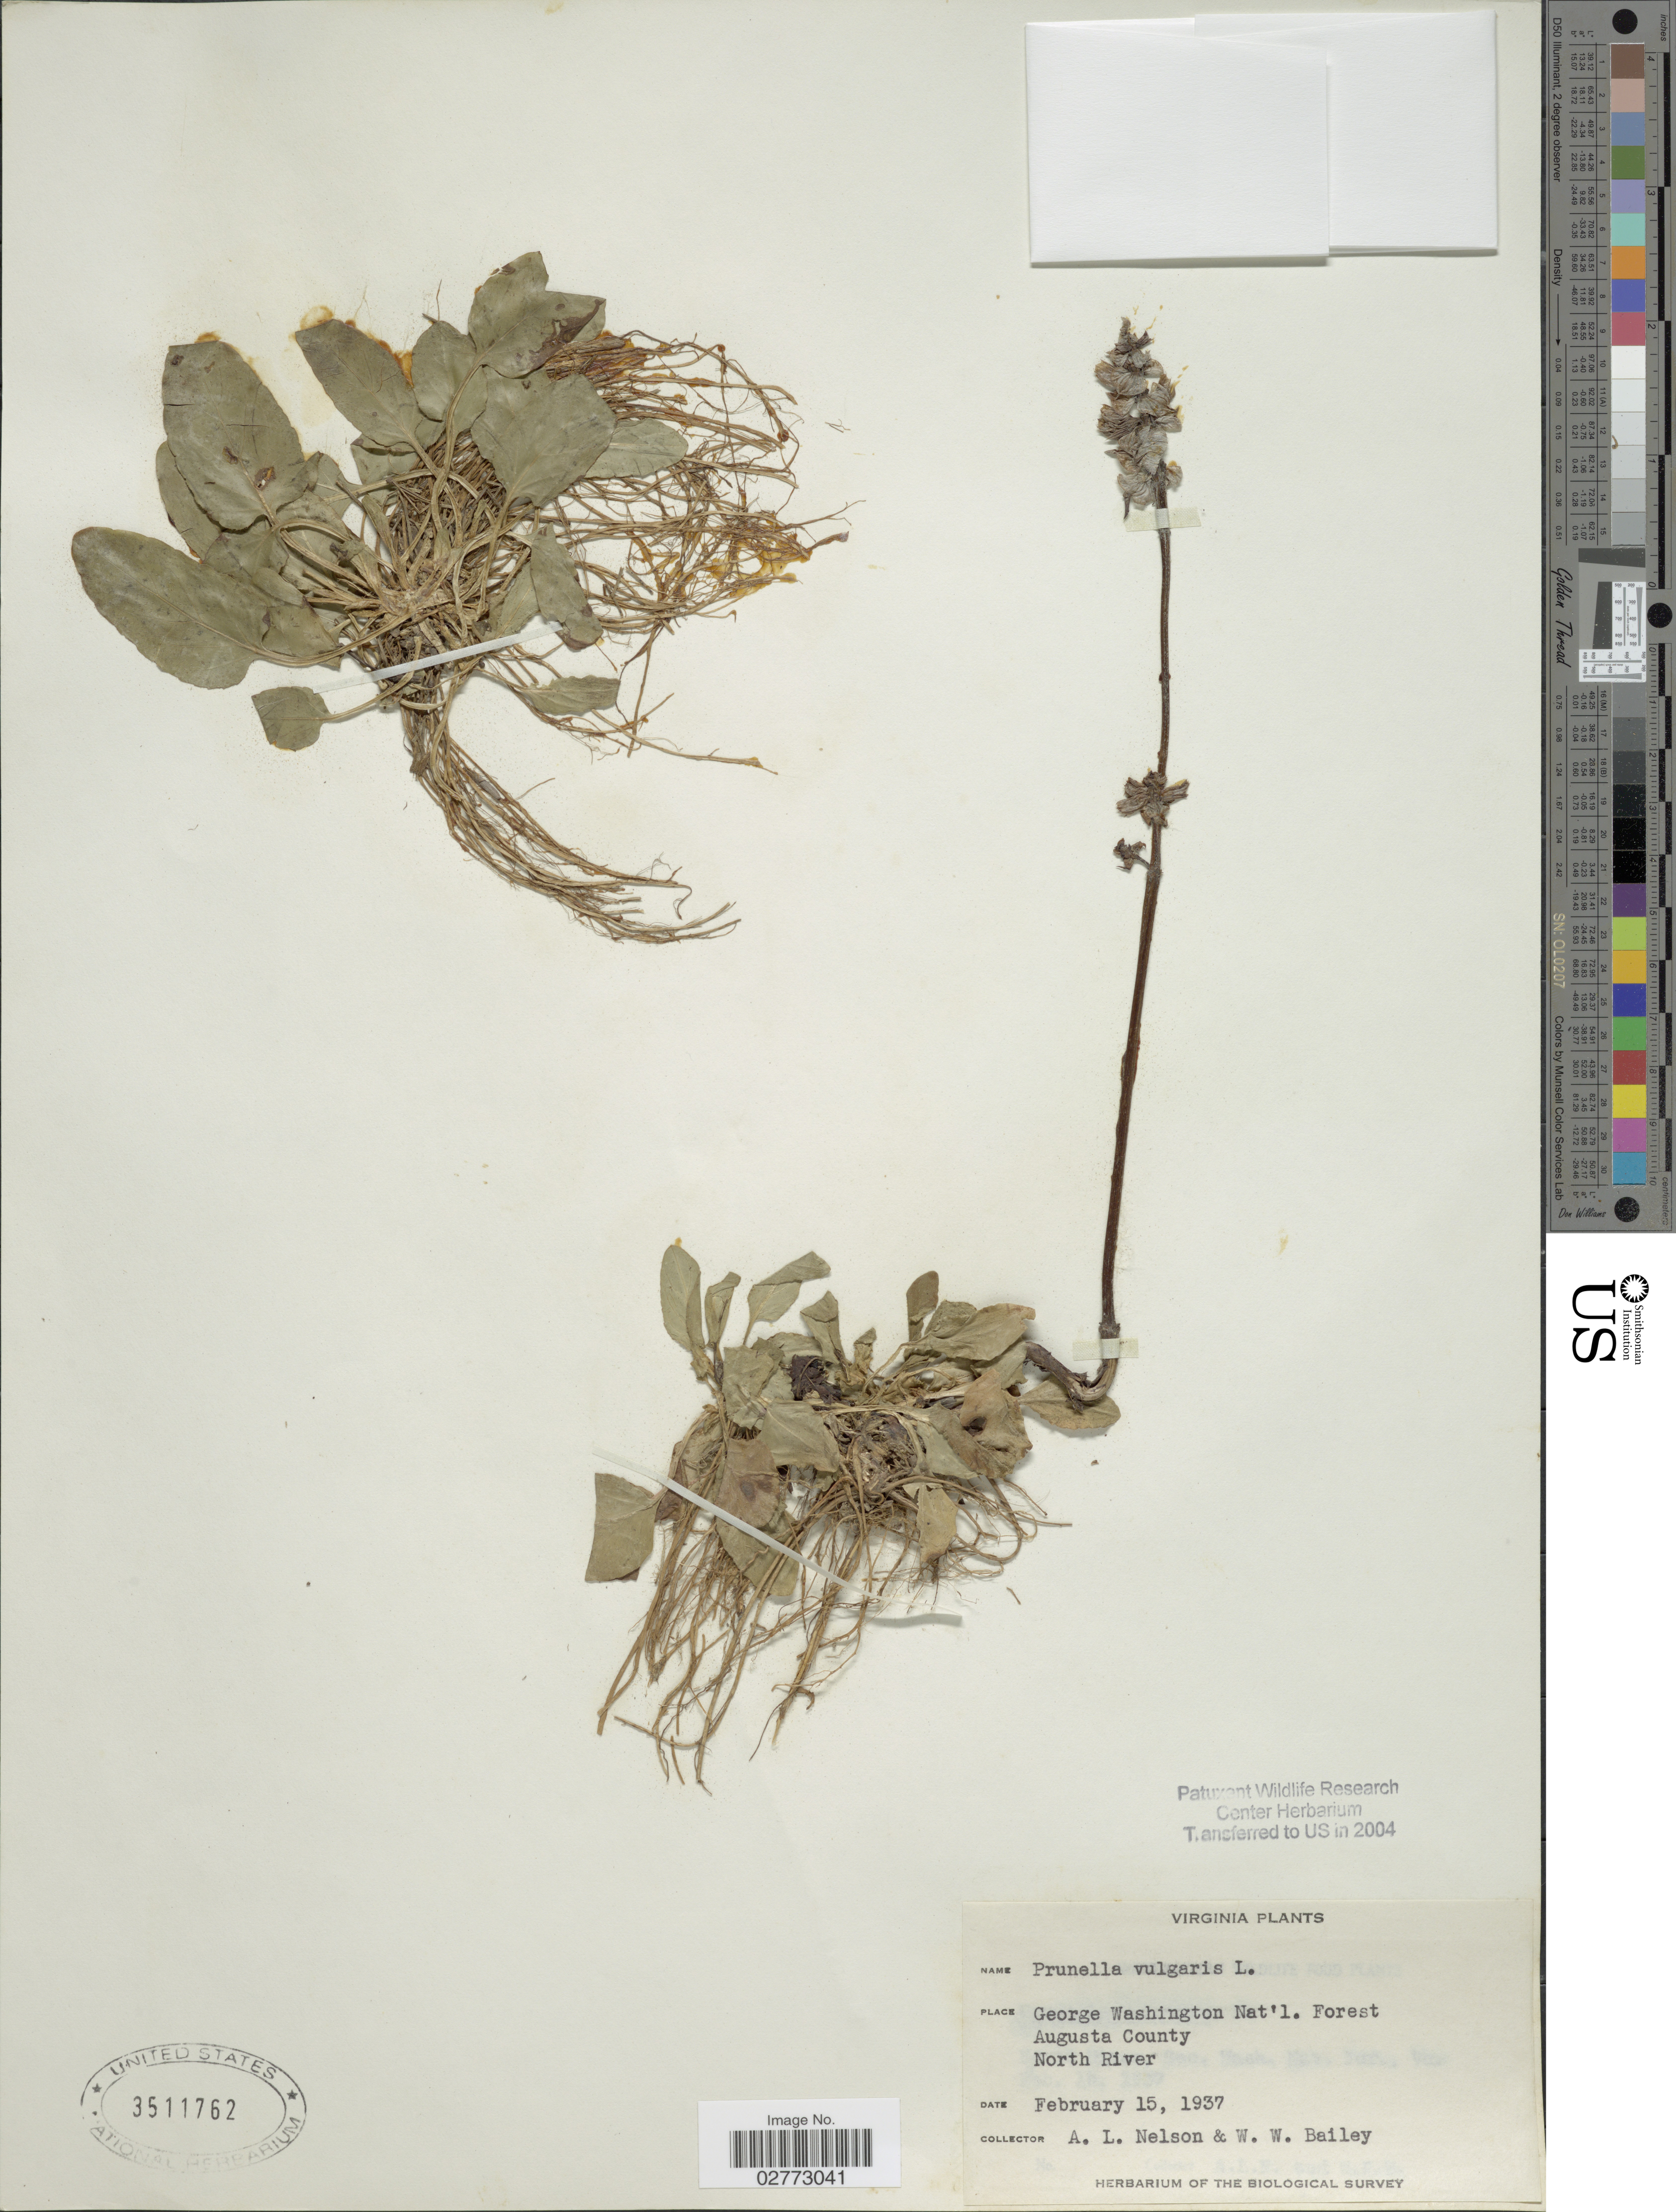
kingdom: Plantae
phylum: Tracheophyta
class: Magnoliopsida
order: Lamiales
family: Lamiaceae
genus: Prunella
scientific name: Prunella vulgaris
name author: L.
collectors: A. L. Nelson & W. W. Bailey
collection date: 1937-02-15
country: United States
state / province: Virginia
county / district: Augusta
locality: George Washington Nat'l. Forest Augusta County. North River.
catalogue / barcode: US 3511762